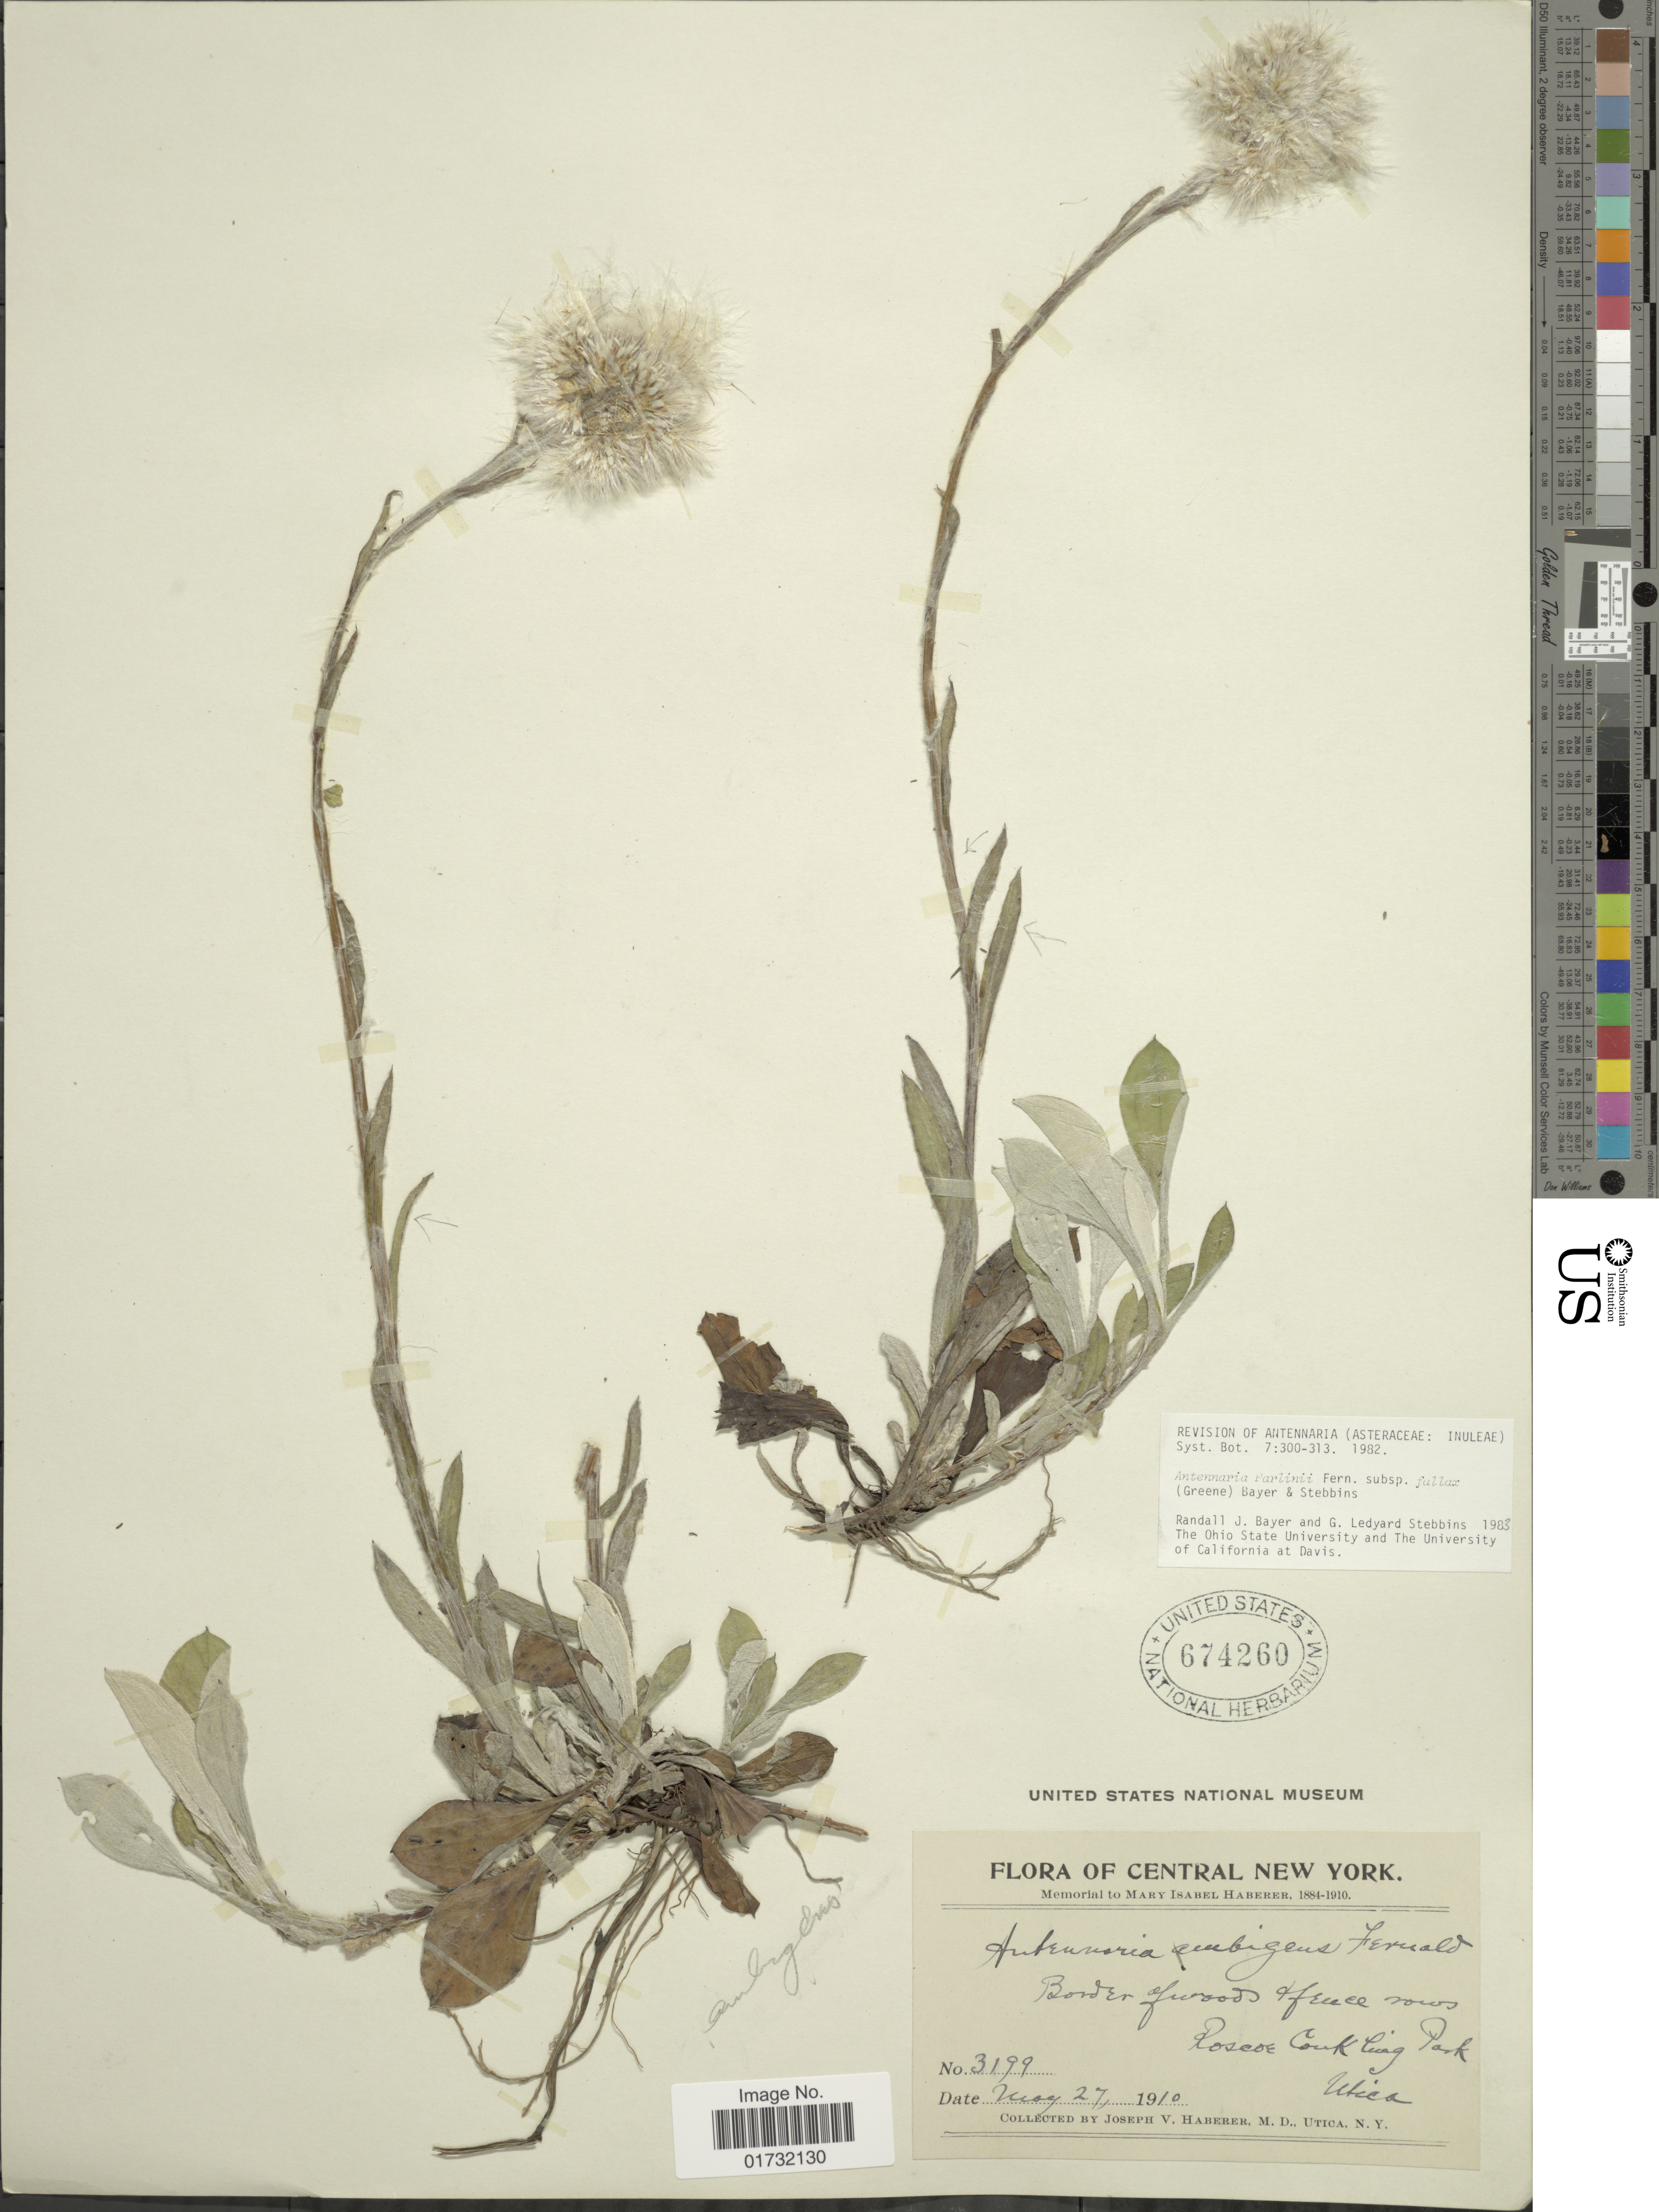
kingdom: Plantae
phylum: Tracheophyta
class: Magnoliopsida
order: Asterales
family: Asteraceae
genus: Antennaria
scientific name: Antennaria parlinii subsp. fallax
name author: (Greene) R.J. Bayer & Stebbins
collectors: J. V. Haberer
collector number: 3199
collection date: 1910-05-27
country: United States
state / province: New York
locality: Roscoe Conkling Pork. Utica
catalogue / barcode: US 674260